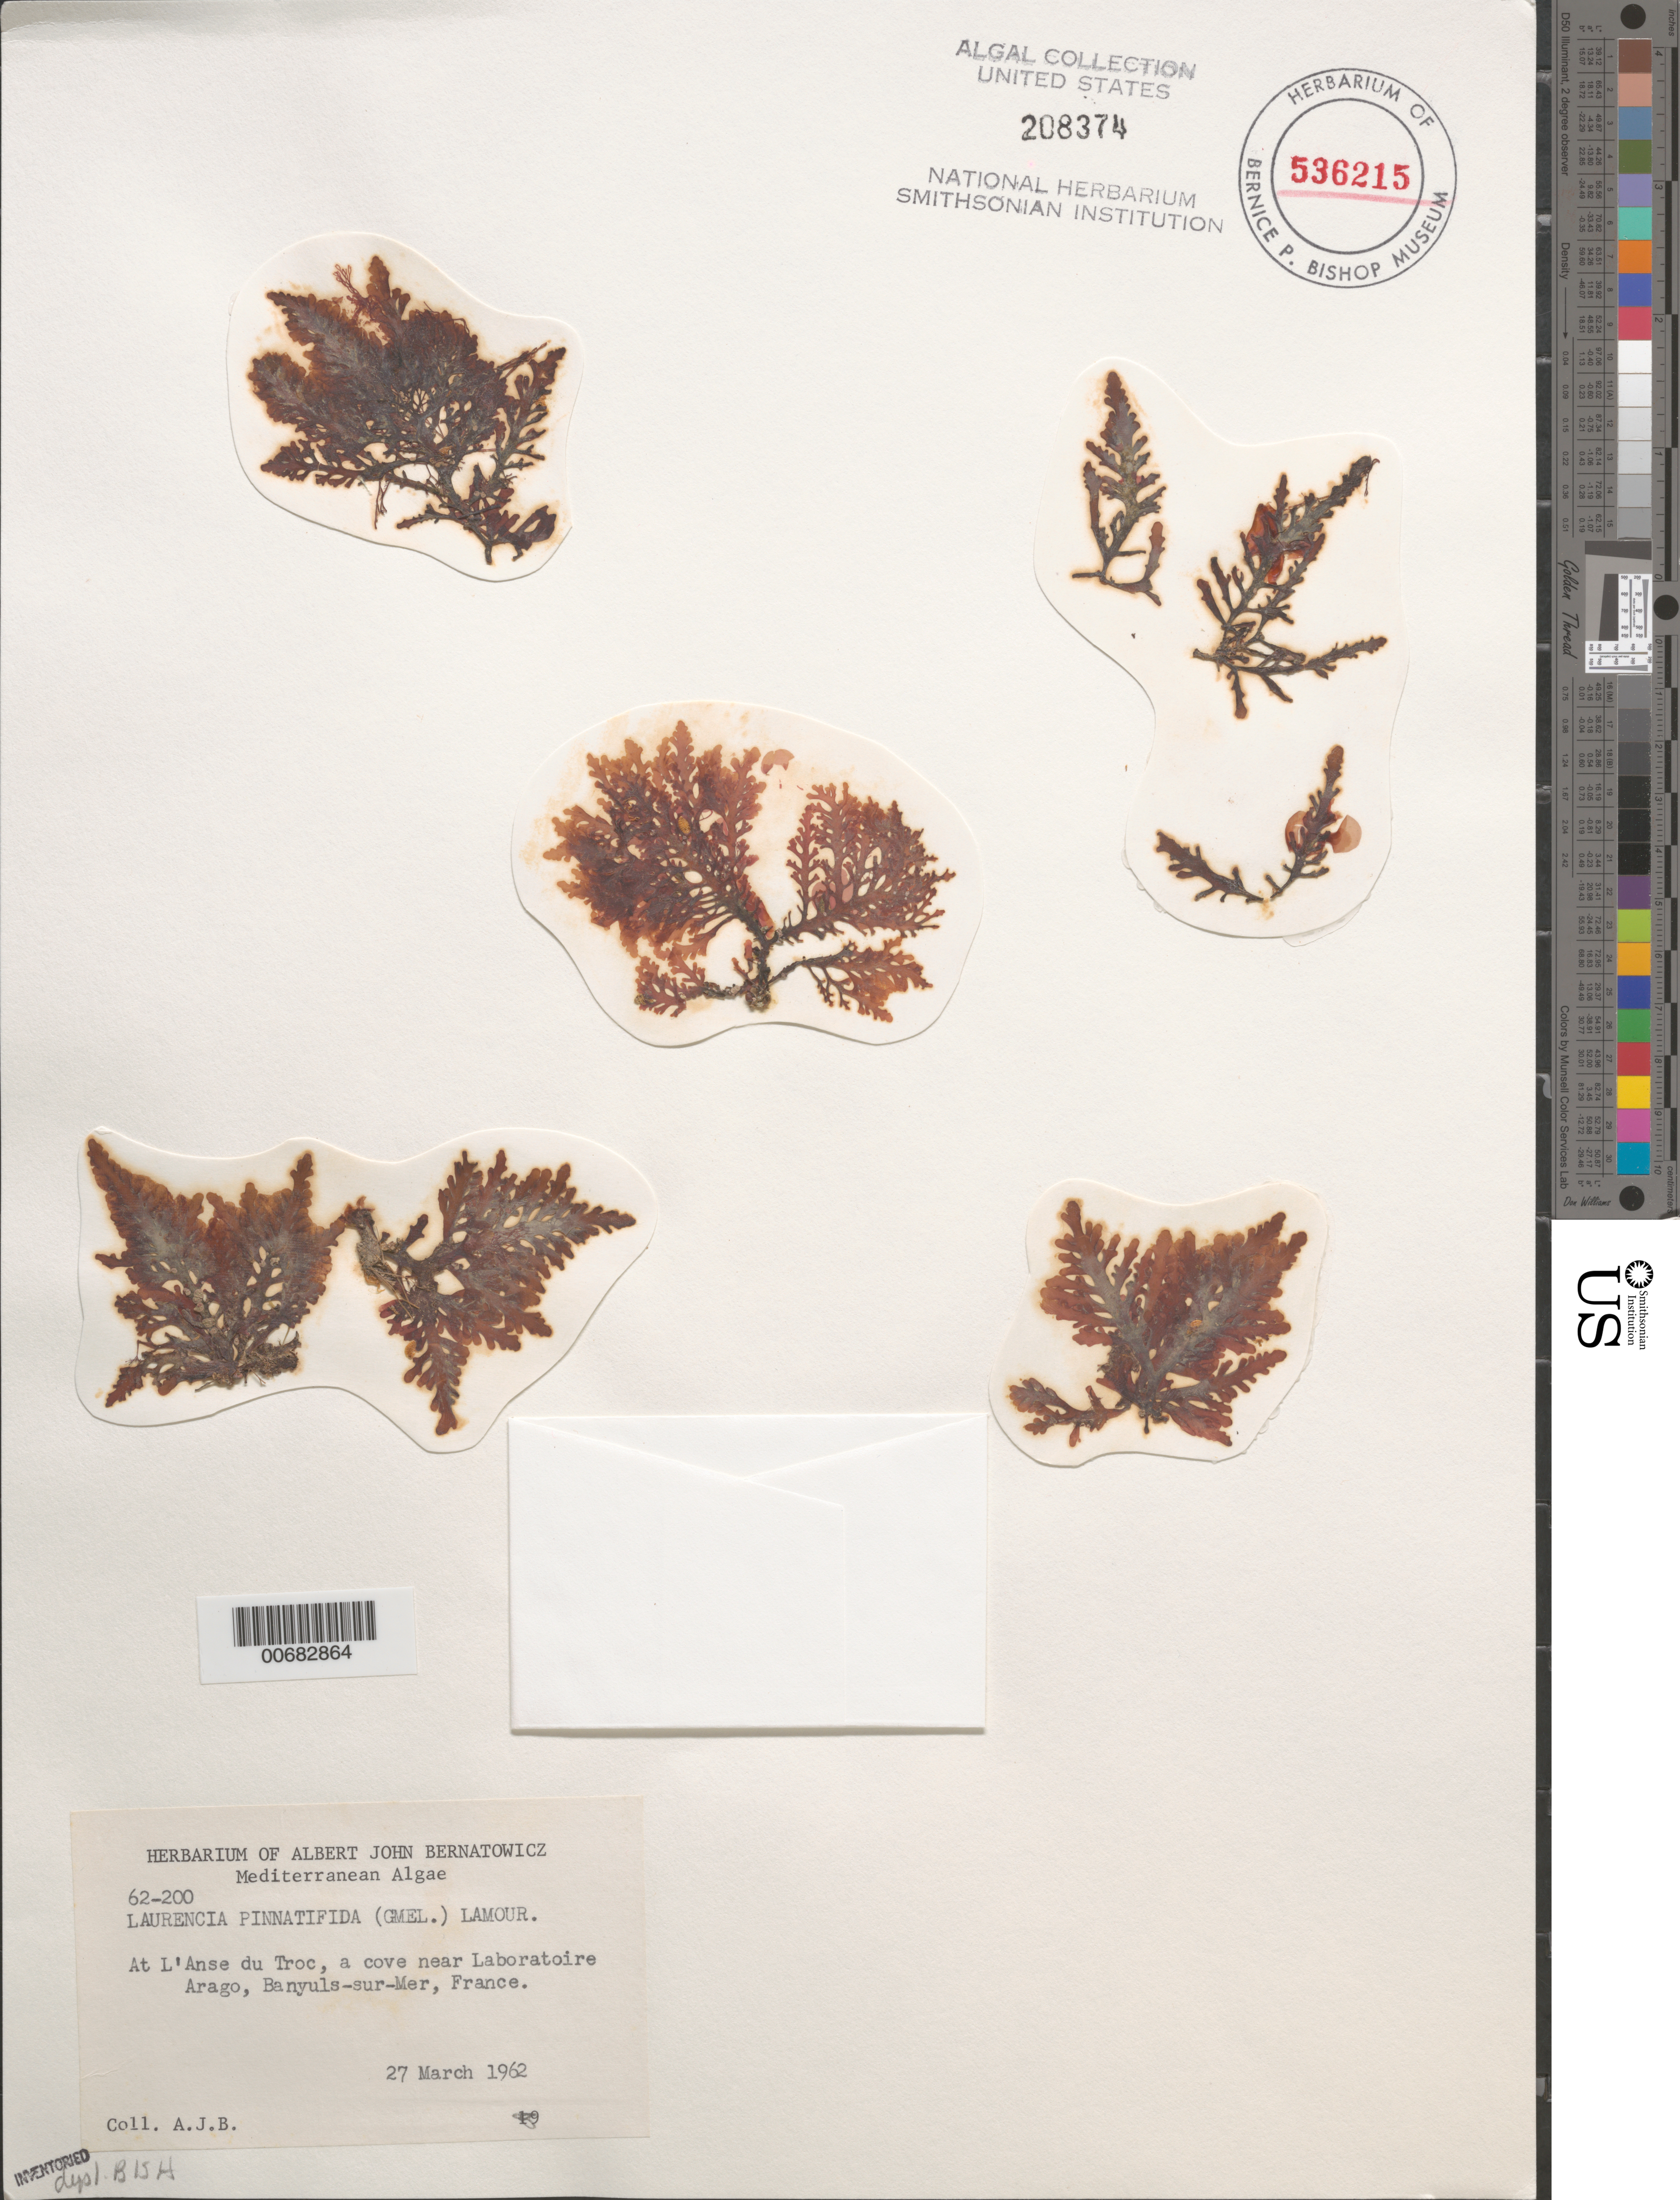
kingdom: Plantae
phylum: Rhodophyta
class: Florideophyceae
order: Ceramiales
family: Rhodomelaceae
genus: Osmundea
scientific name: Osmundea pinnatifida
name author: (Huds.) Stackh.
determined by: Algae name updating Project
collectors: A. Bernatowicz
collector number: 62-200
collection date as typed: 27 Mar 1962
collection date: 1962-03-27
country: France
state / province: Occitanie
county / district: Pyrénées-Orientales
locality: L'Anse du Troc, near Laboratoire Arago, Banyuls-sur-Mer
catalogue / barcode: US 208374